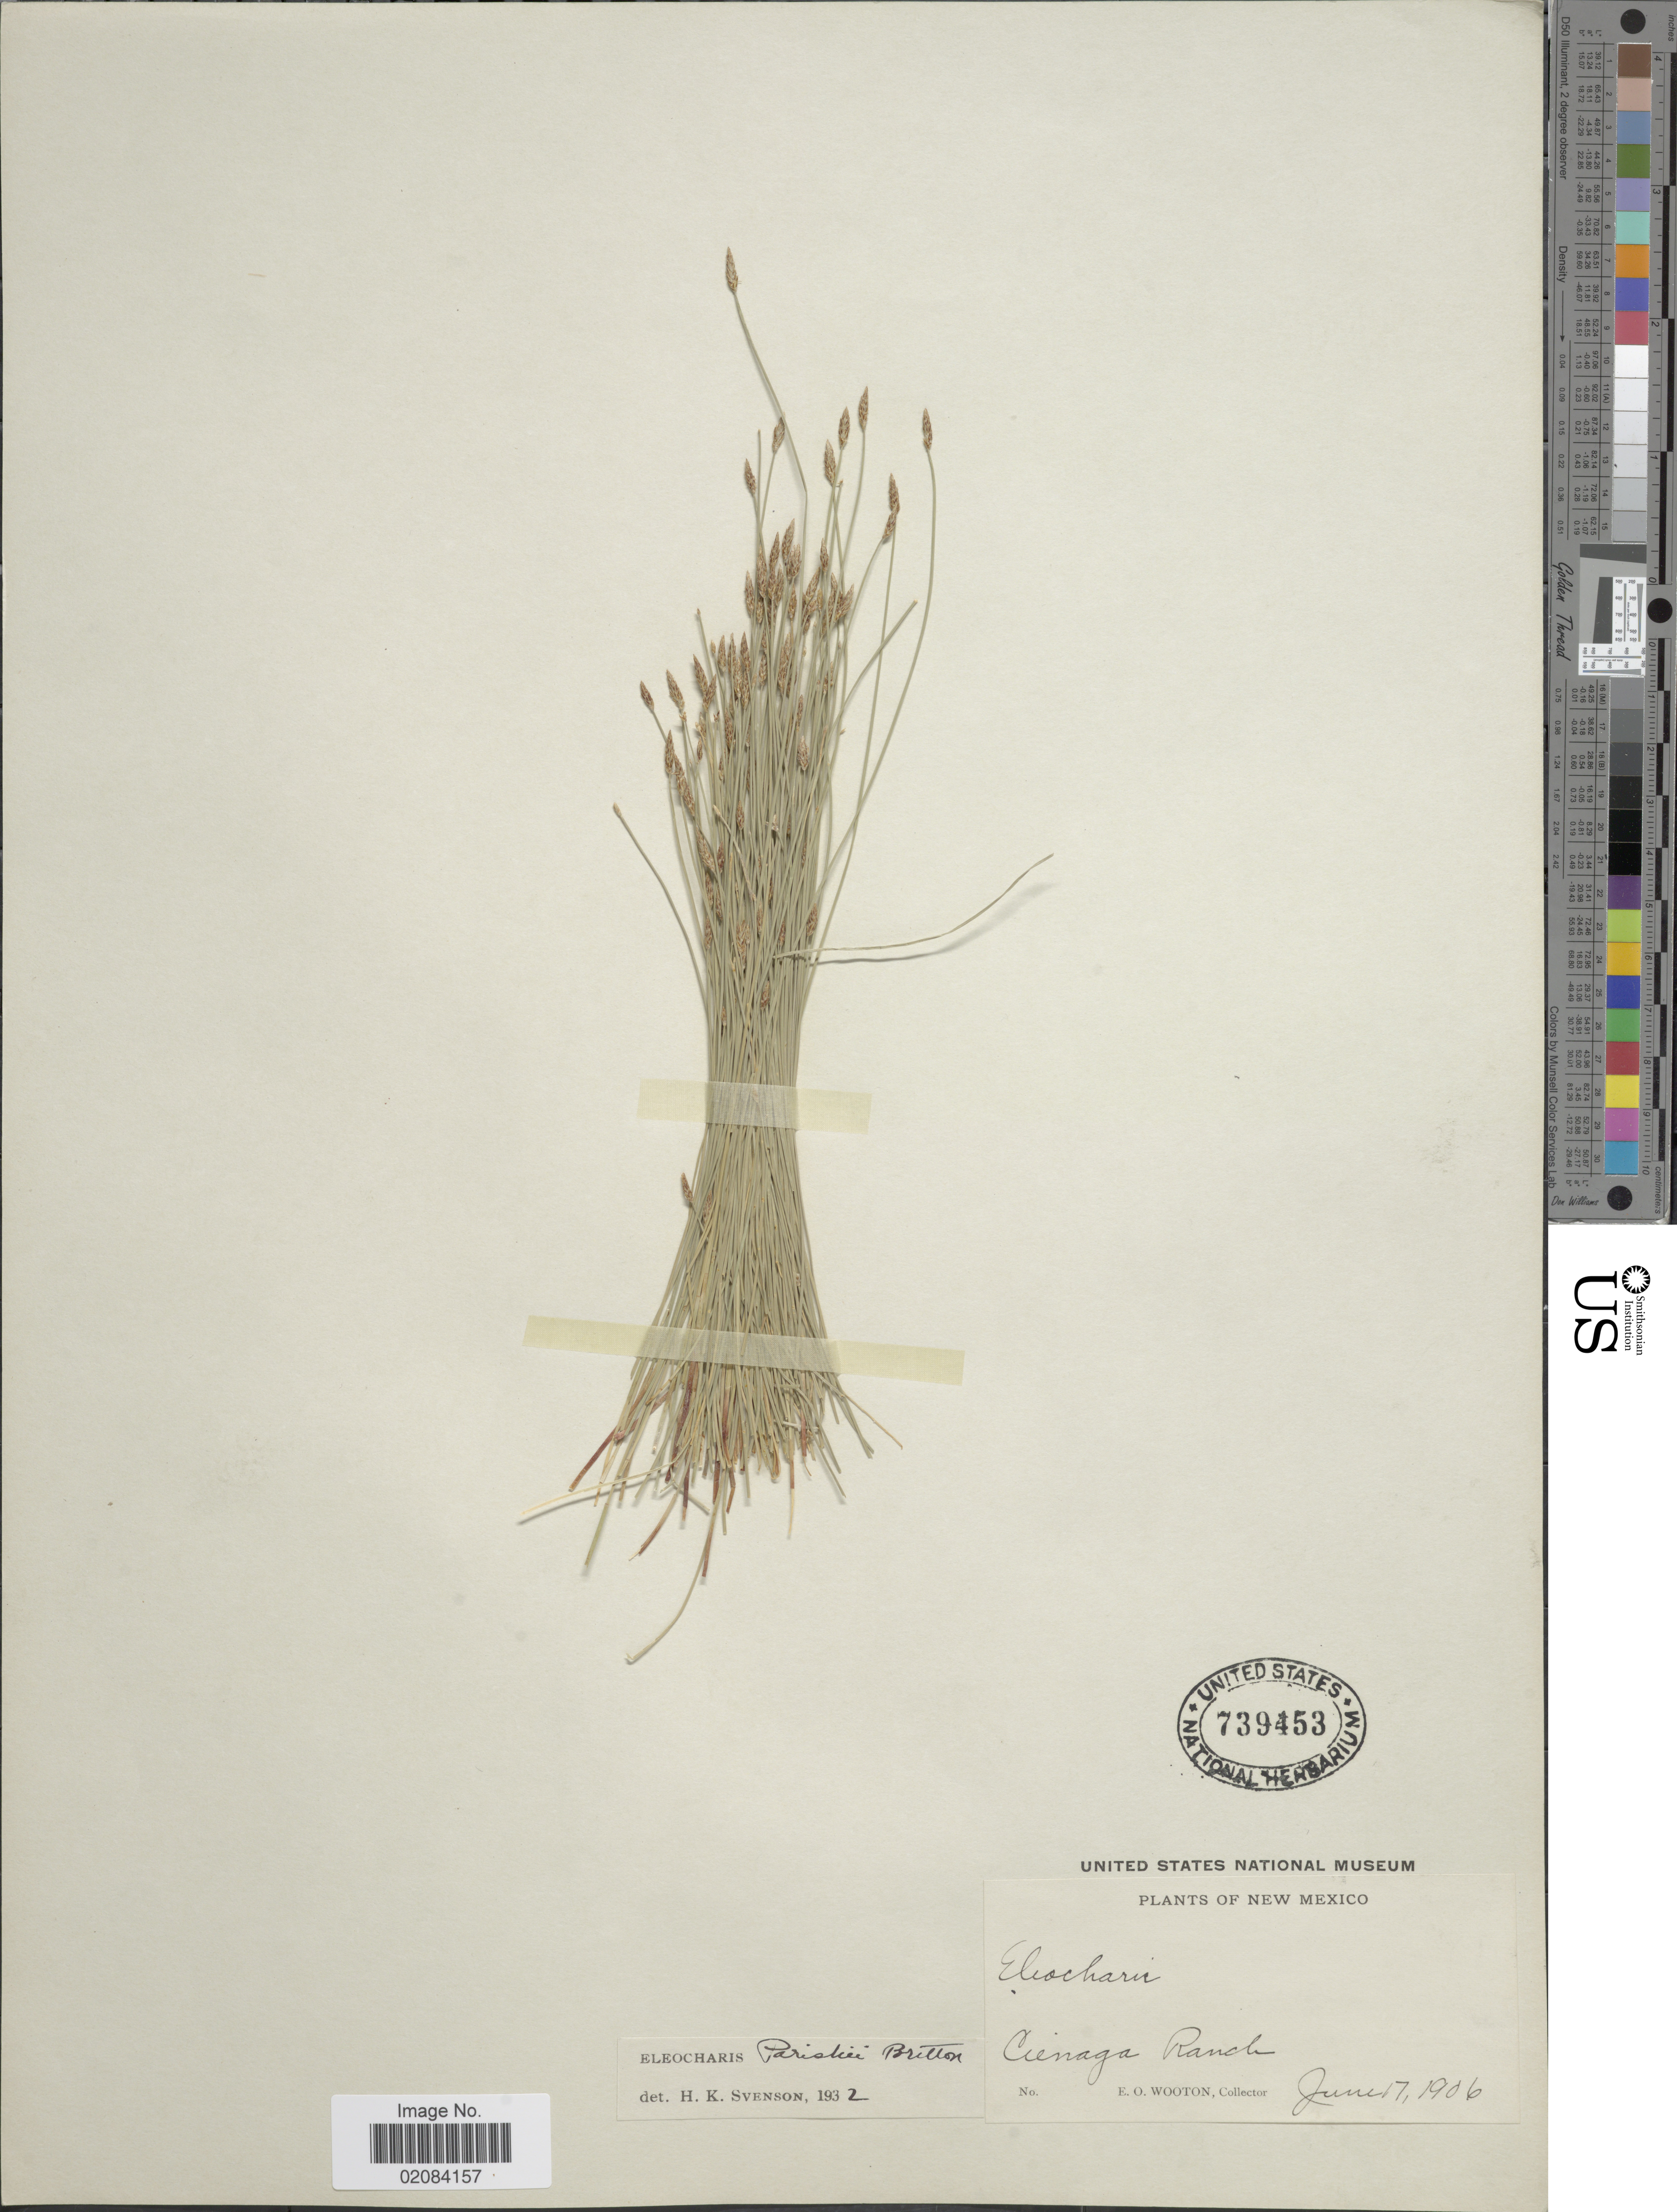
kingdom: Plantae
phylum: Tracheophyta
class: Liliopsida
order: Poales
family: Cyperaceae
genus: Eleocharis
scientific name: Eleocharis parishii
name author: Britton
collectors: E. O. Wooton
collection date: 1906-06-17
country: United States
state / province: New Mexico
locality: New Mexico. Cienaga Ranch.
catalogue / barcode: US 739453